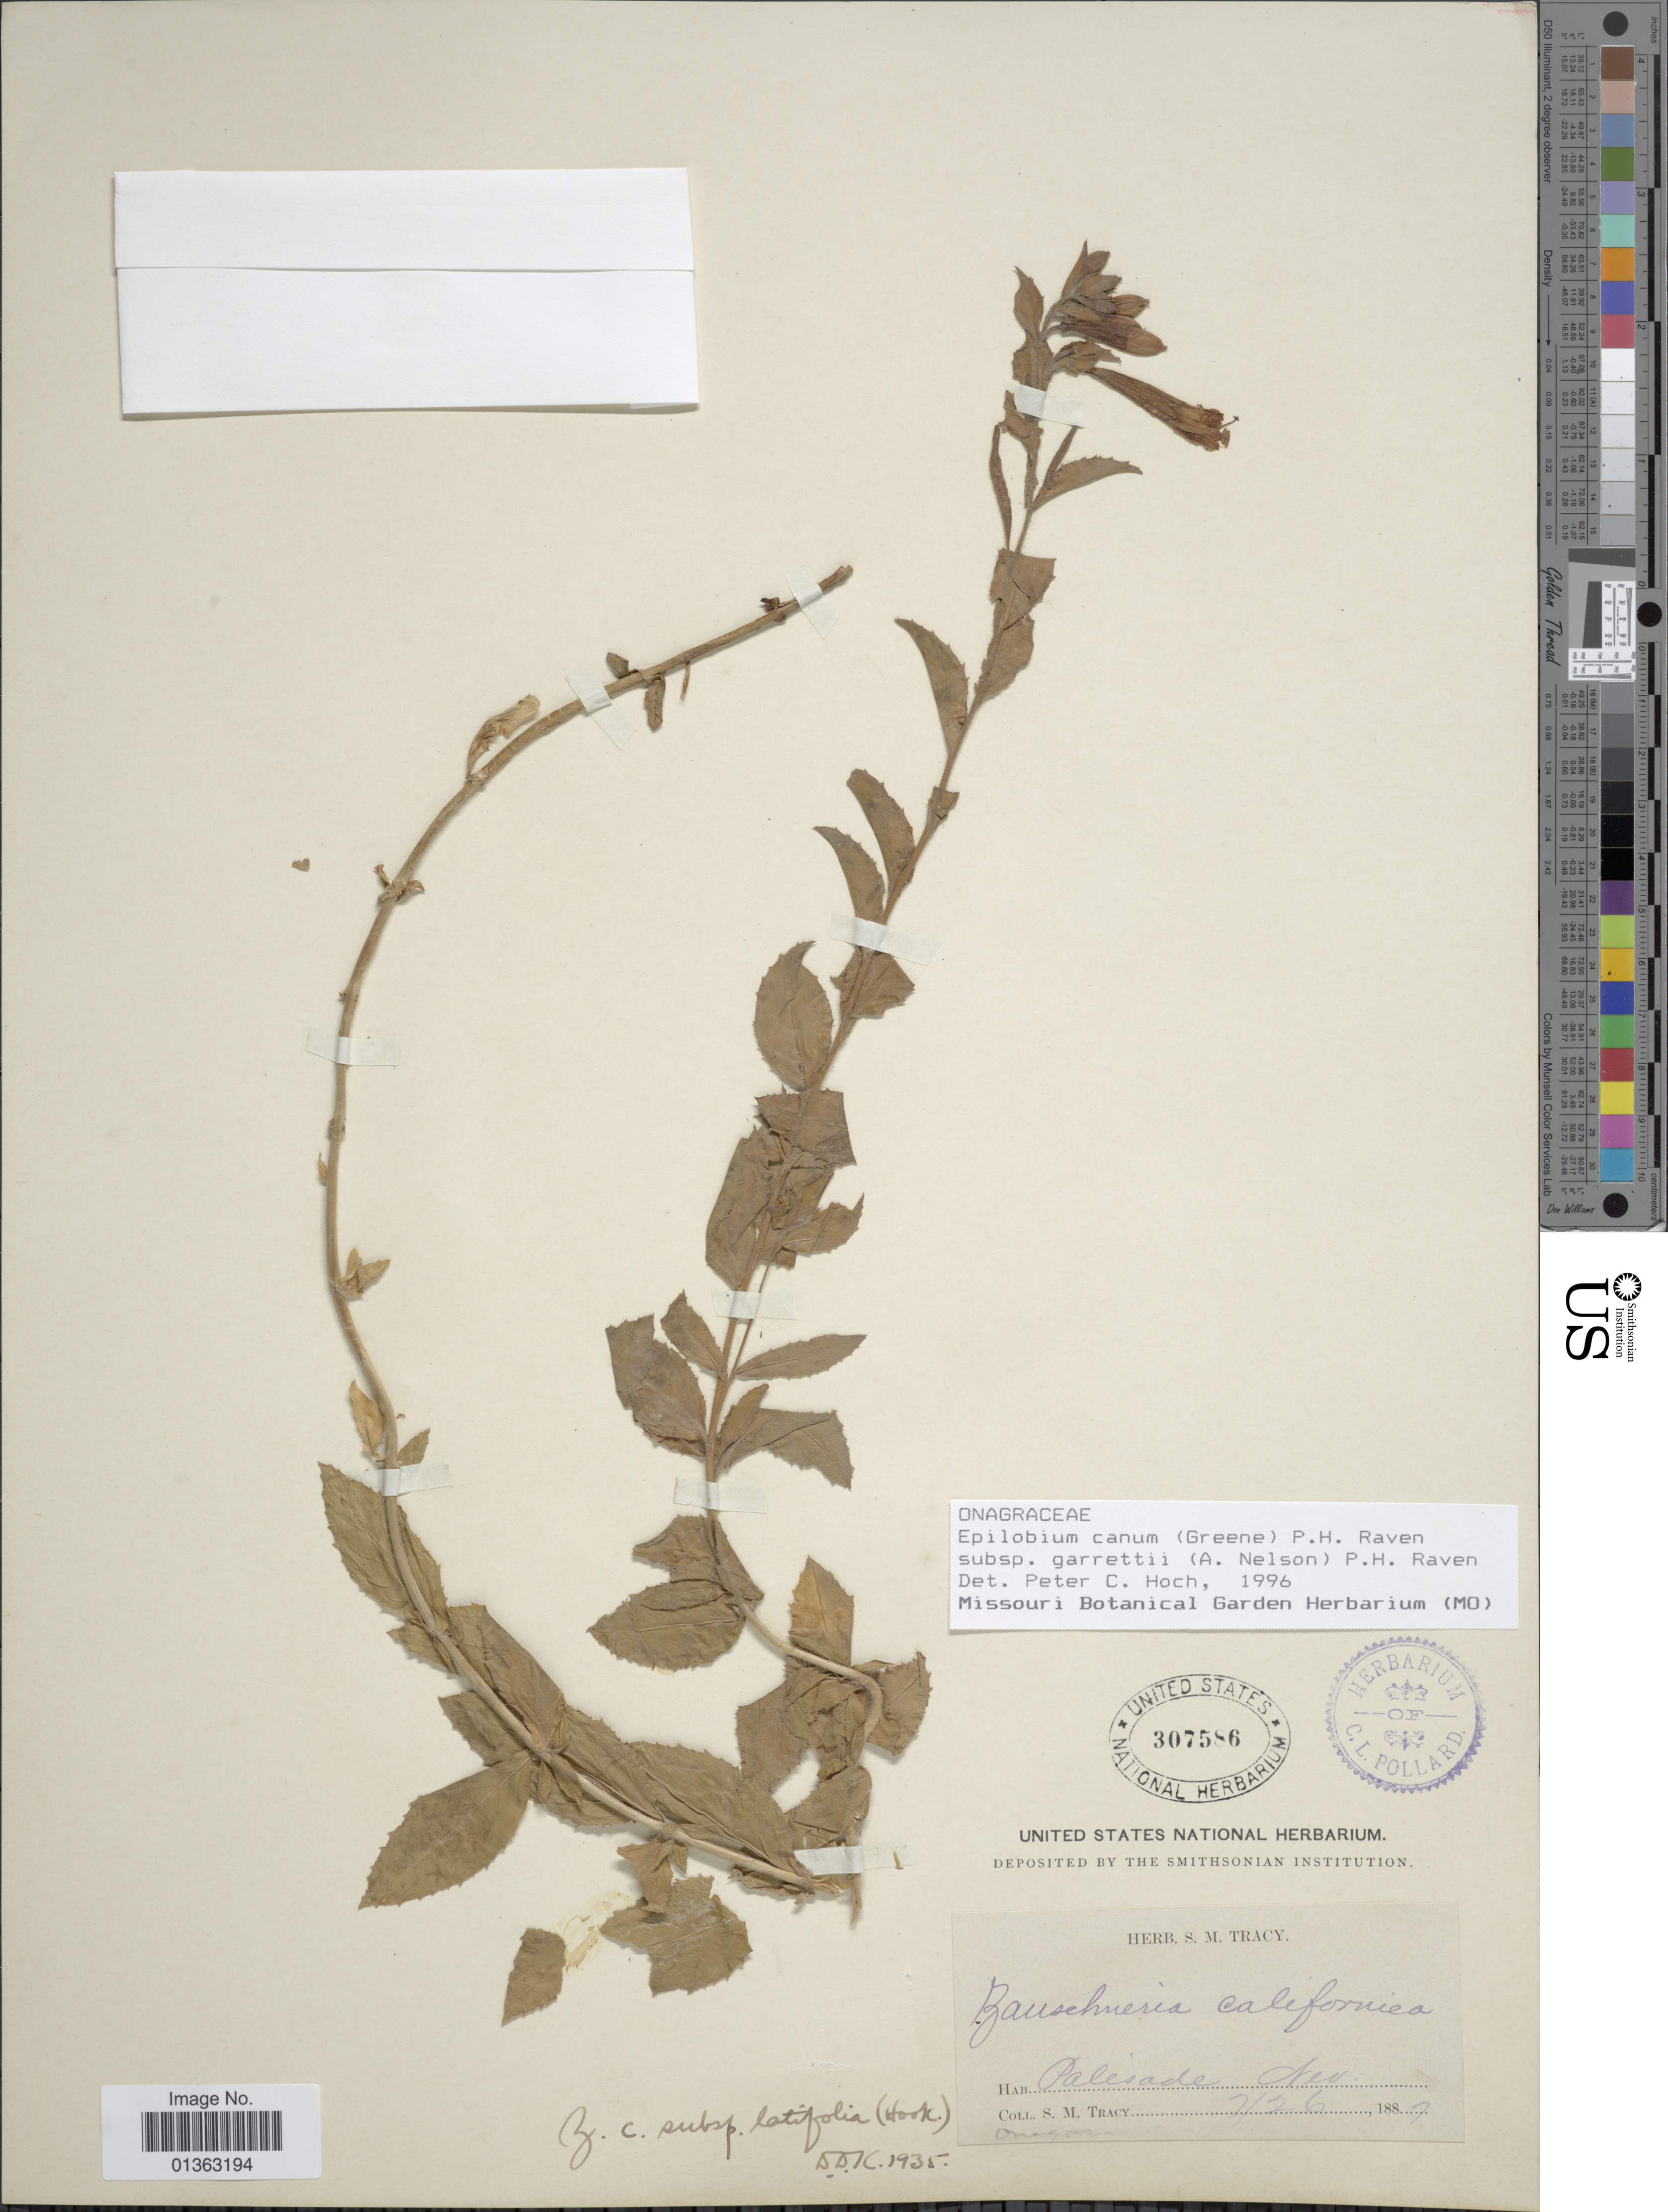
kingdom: Plantae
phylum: Tracheophyta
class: Magnoliopsida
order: Myrtales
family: Onagraceae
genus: Epilobium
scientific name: Epilobium canum subsp. garrettii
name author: (A. Nelson) P.H. Raven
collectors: S. M. Tracy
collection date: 1887-07-26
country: United States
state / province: Nevada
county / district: Eureka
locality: Palisade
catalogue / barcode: US 307586